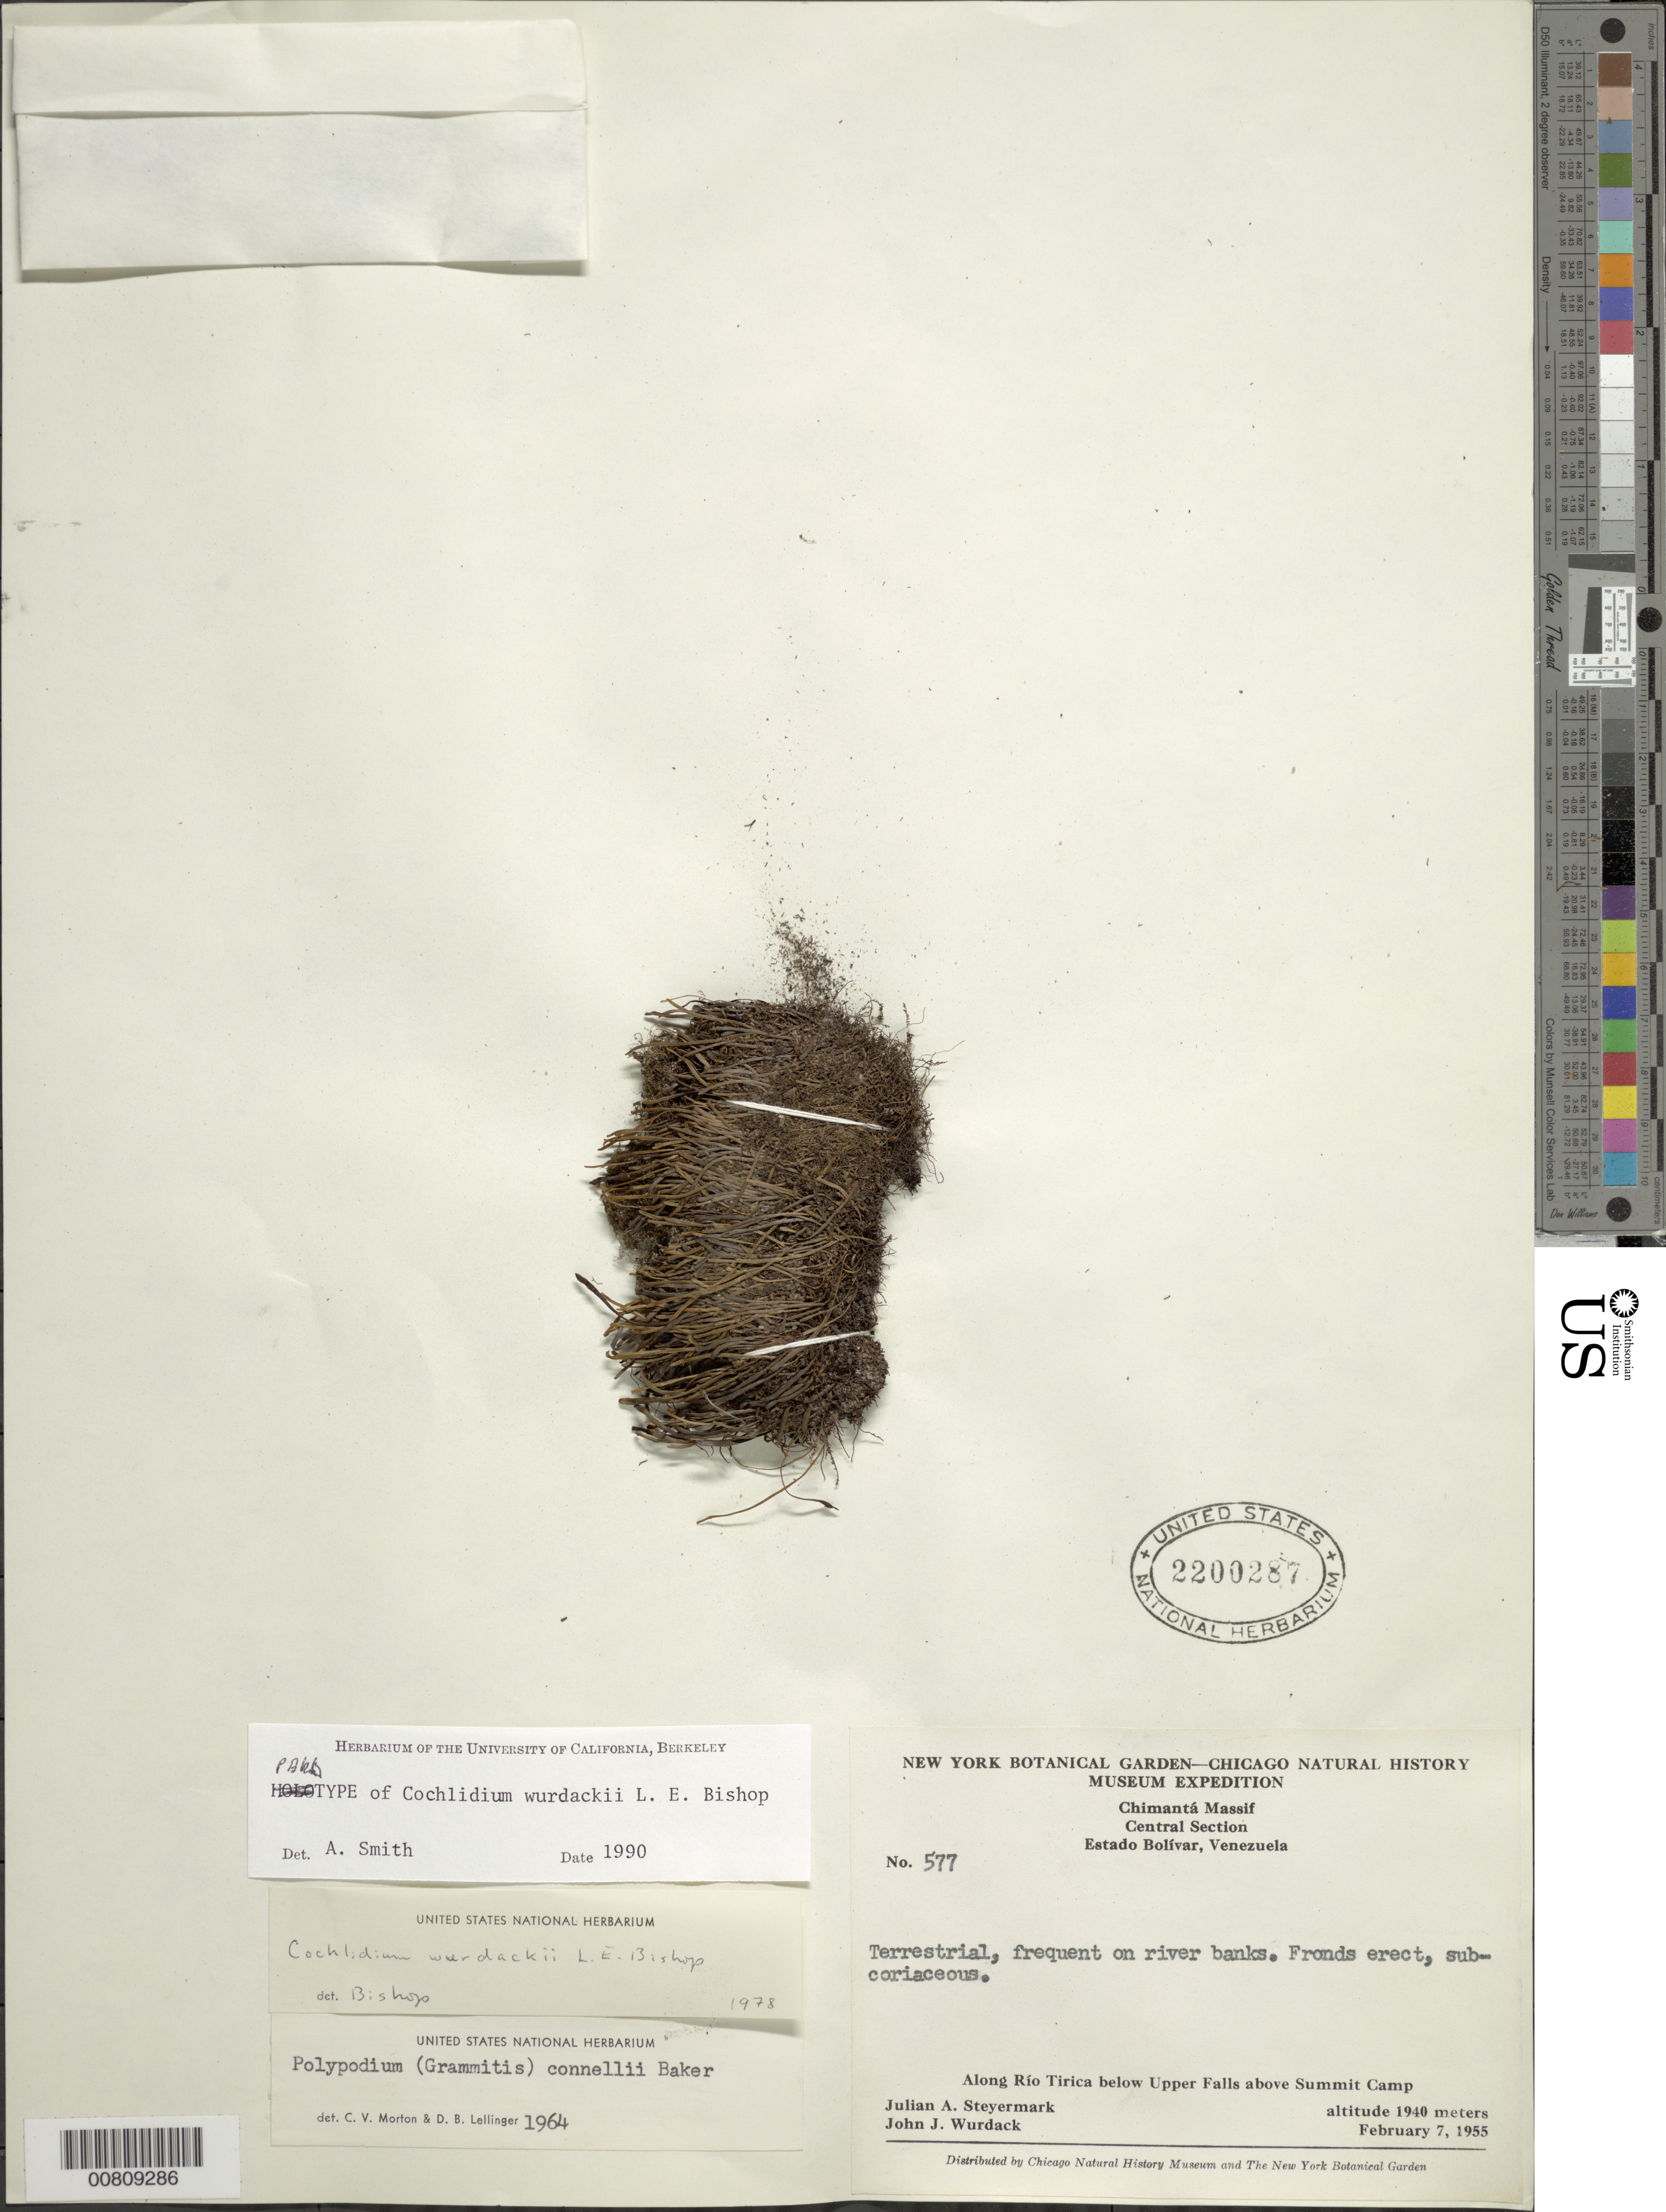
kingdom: Plantae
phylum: Tracheophyta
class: Polypodiopsida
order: Polypodiales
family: Polypodiaceae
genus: Cochlidium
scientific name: Cochlidium wurdackii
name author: L.E. Bishop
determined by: Smith, A.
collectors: J. Steyermark & J. J. Wurdack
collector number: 55 577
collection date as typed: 7-Feb-55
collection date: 1955-02-07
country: Venezuela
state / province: Bolívar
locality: Chimantá Massif, Upper Falls of Río Tirica above Summit Camp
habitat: On riverbanks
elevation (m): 1940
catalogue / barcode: US 2200287